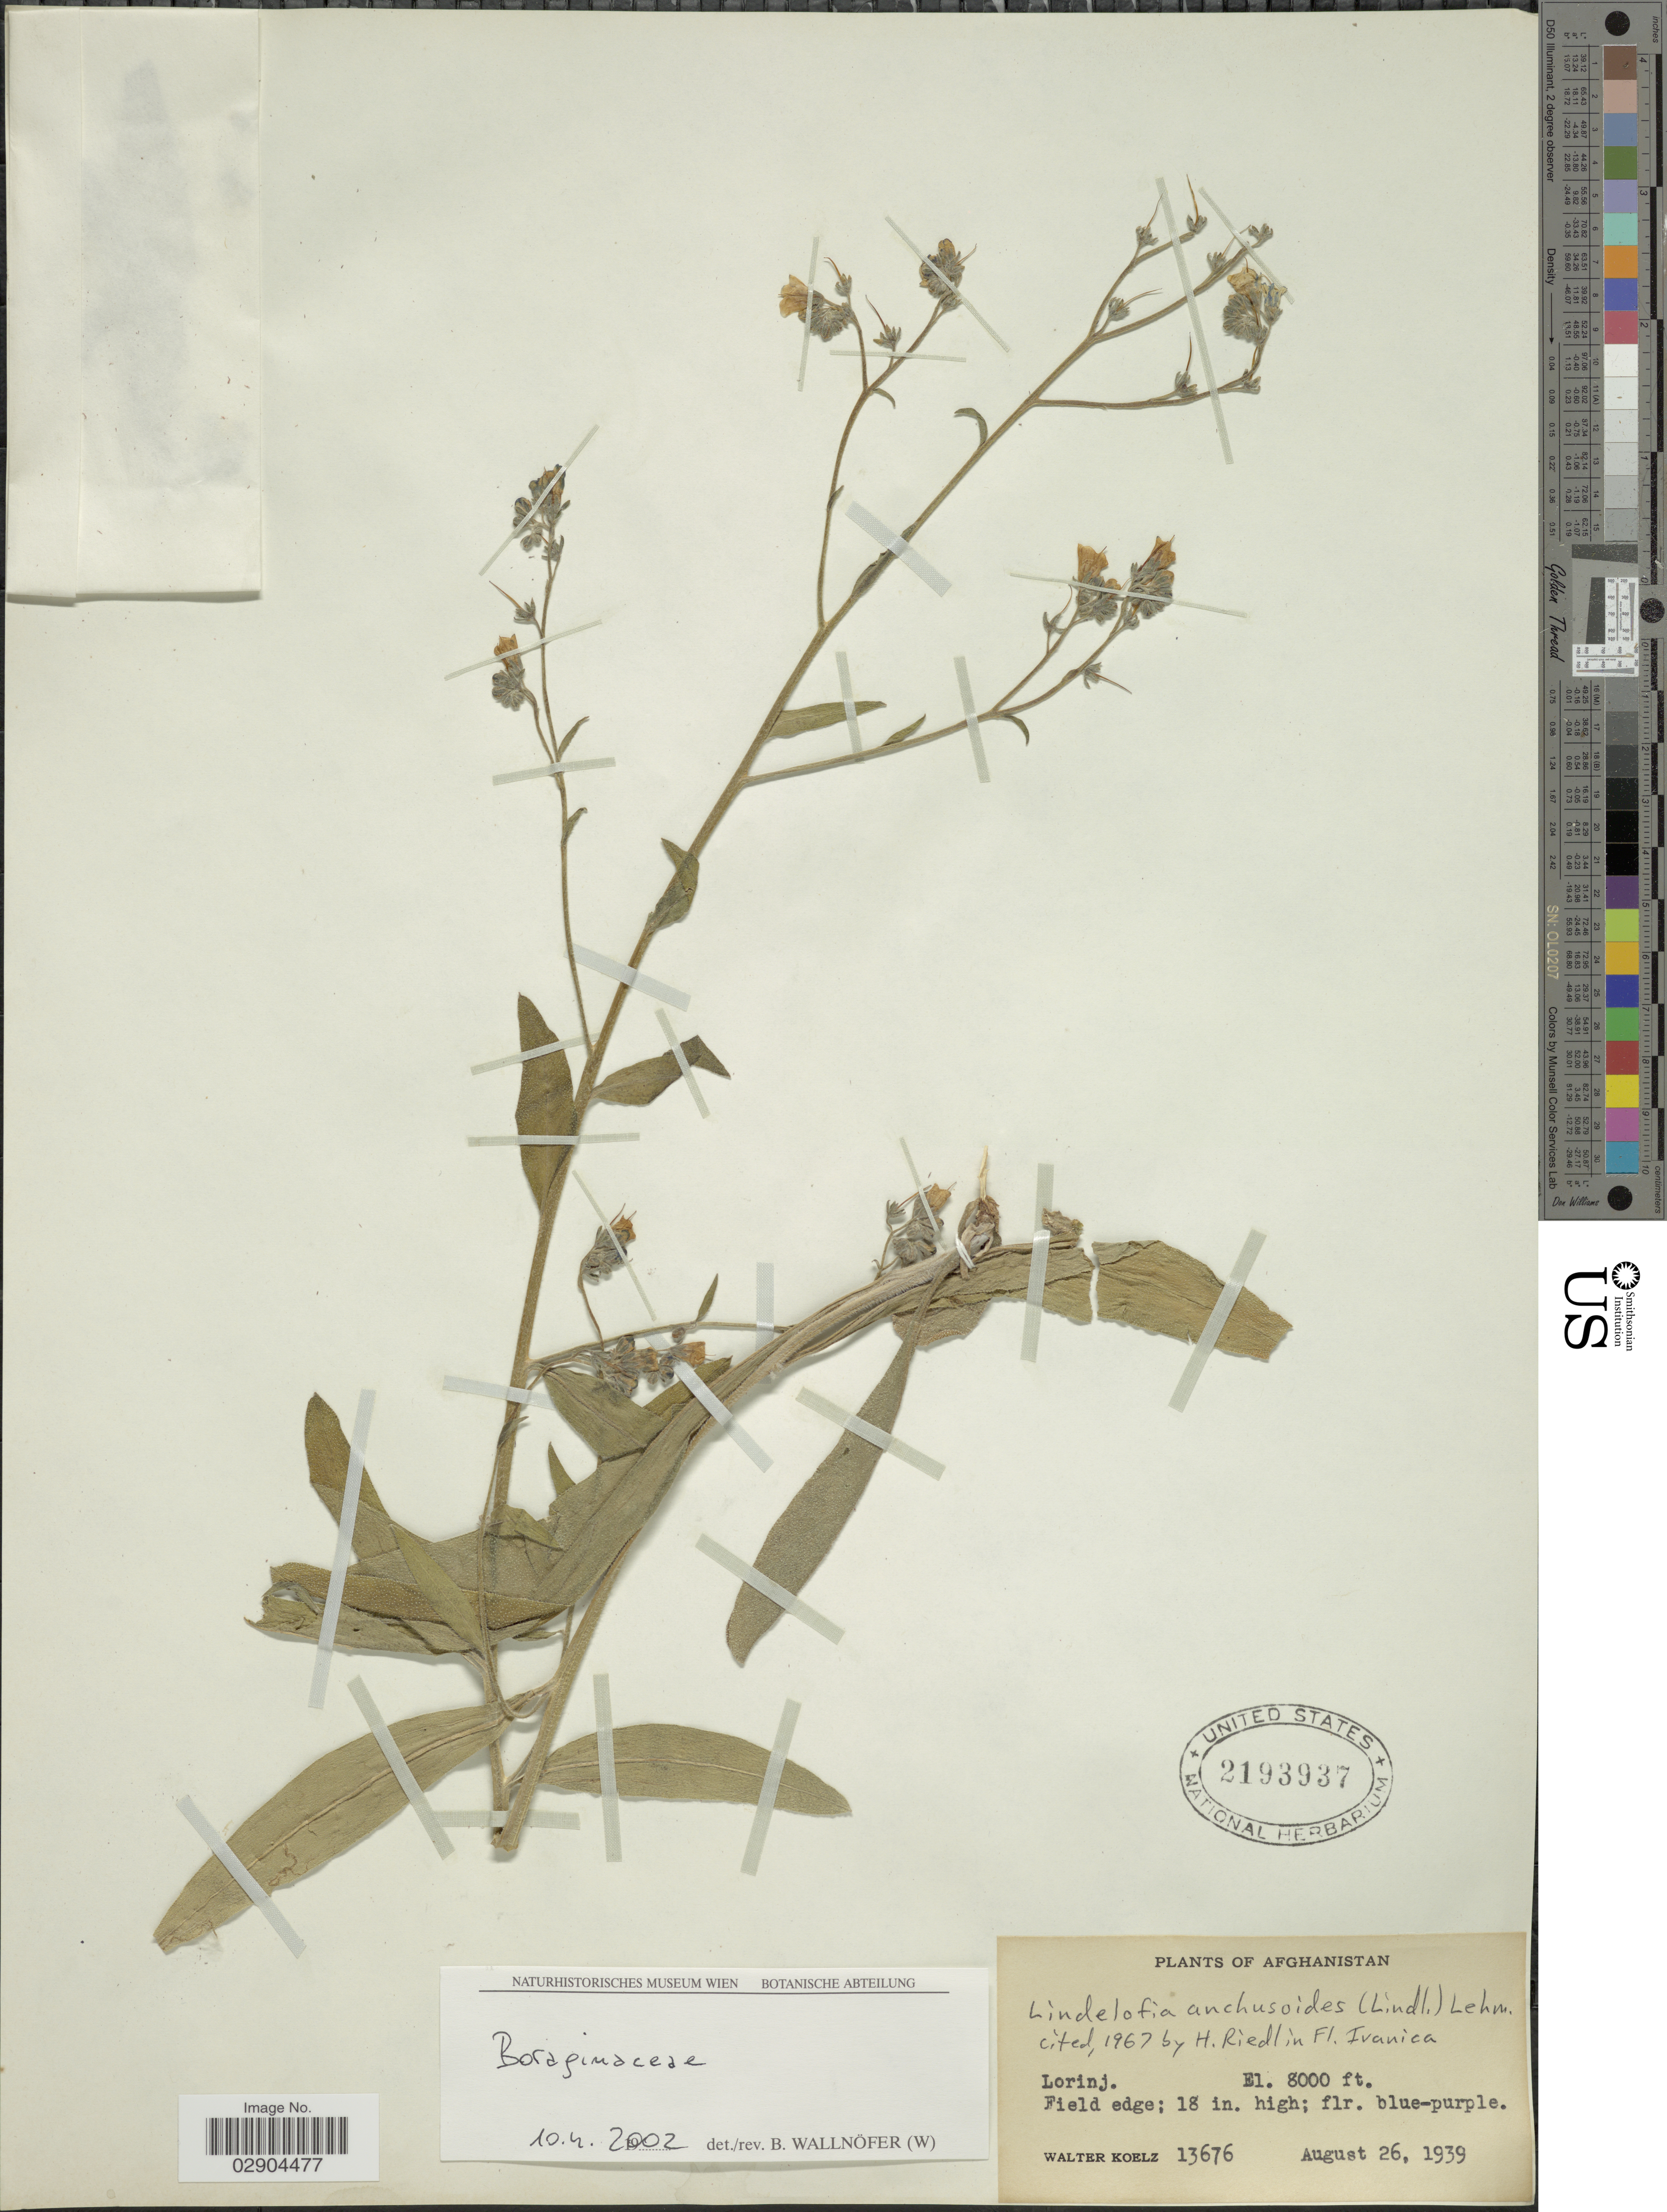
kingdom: Plantae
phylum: Tracheophyta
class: Magnoliopsida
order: Boraginales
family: Boraginaceae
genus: Lindelofia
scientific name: Lindelofia macrostyla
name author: (Bunge) Popov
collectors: W. N. Koelz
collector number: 13676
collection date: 1939-08-26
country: Afghanistan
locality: Lorinj.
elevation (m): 2438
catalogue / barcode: US 2193937